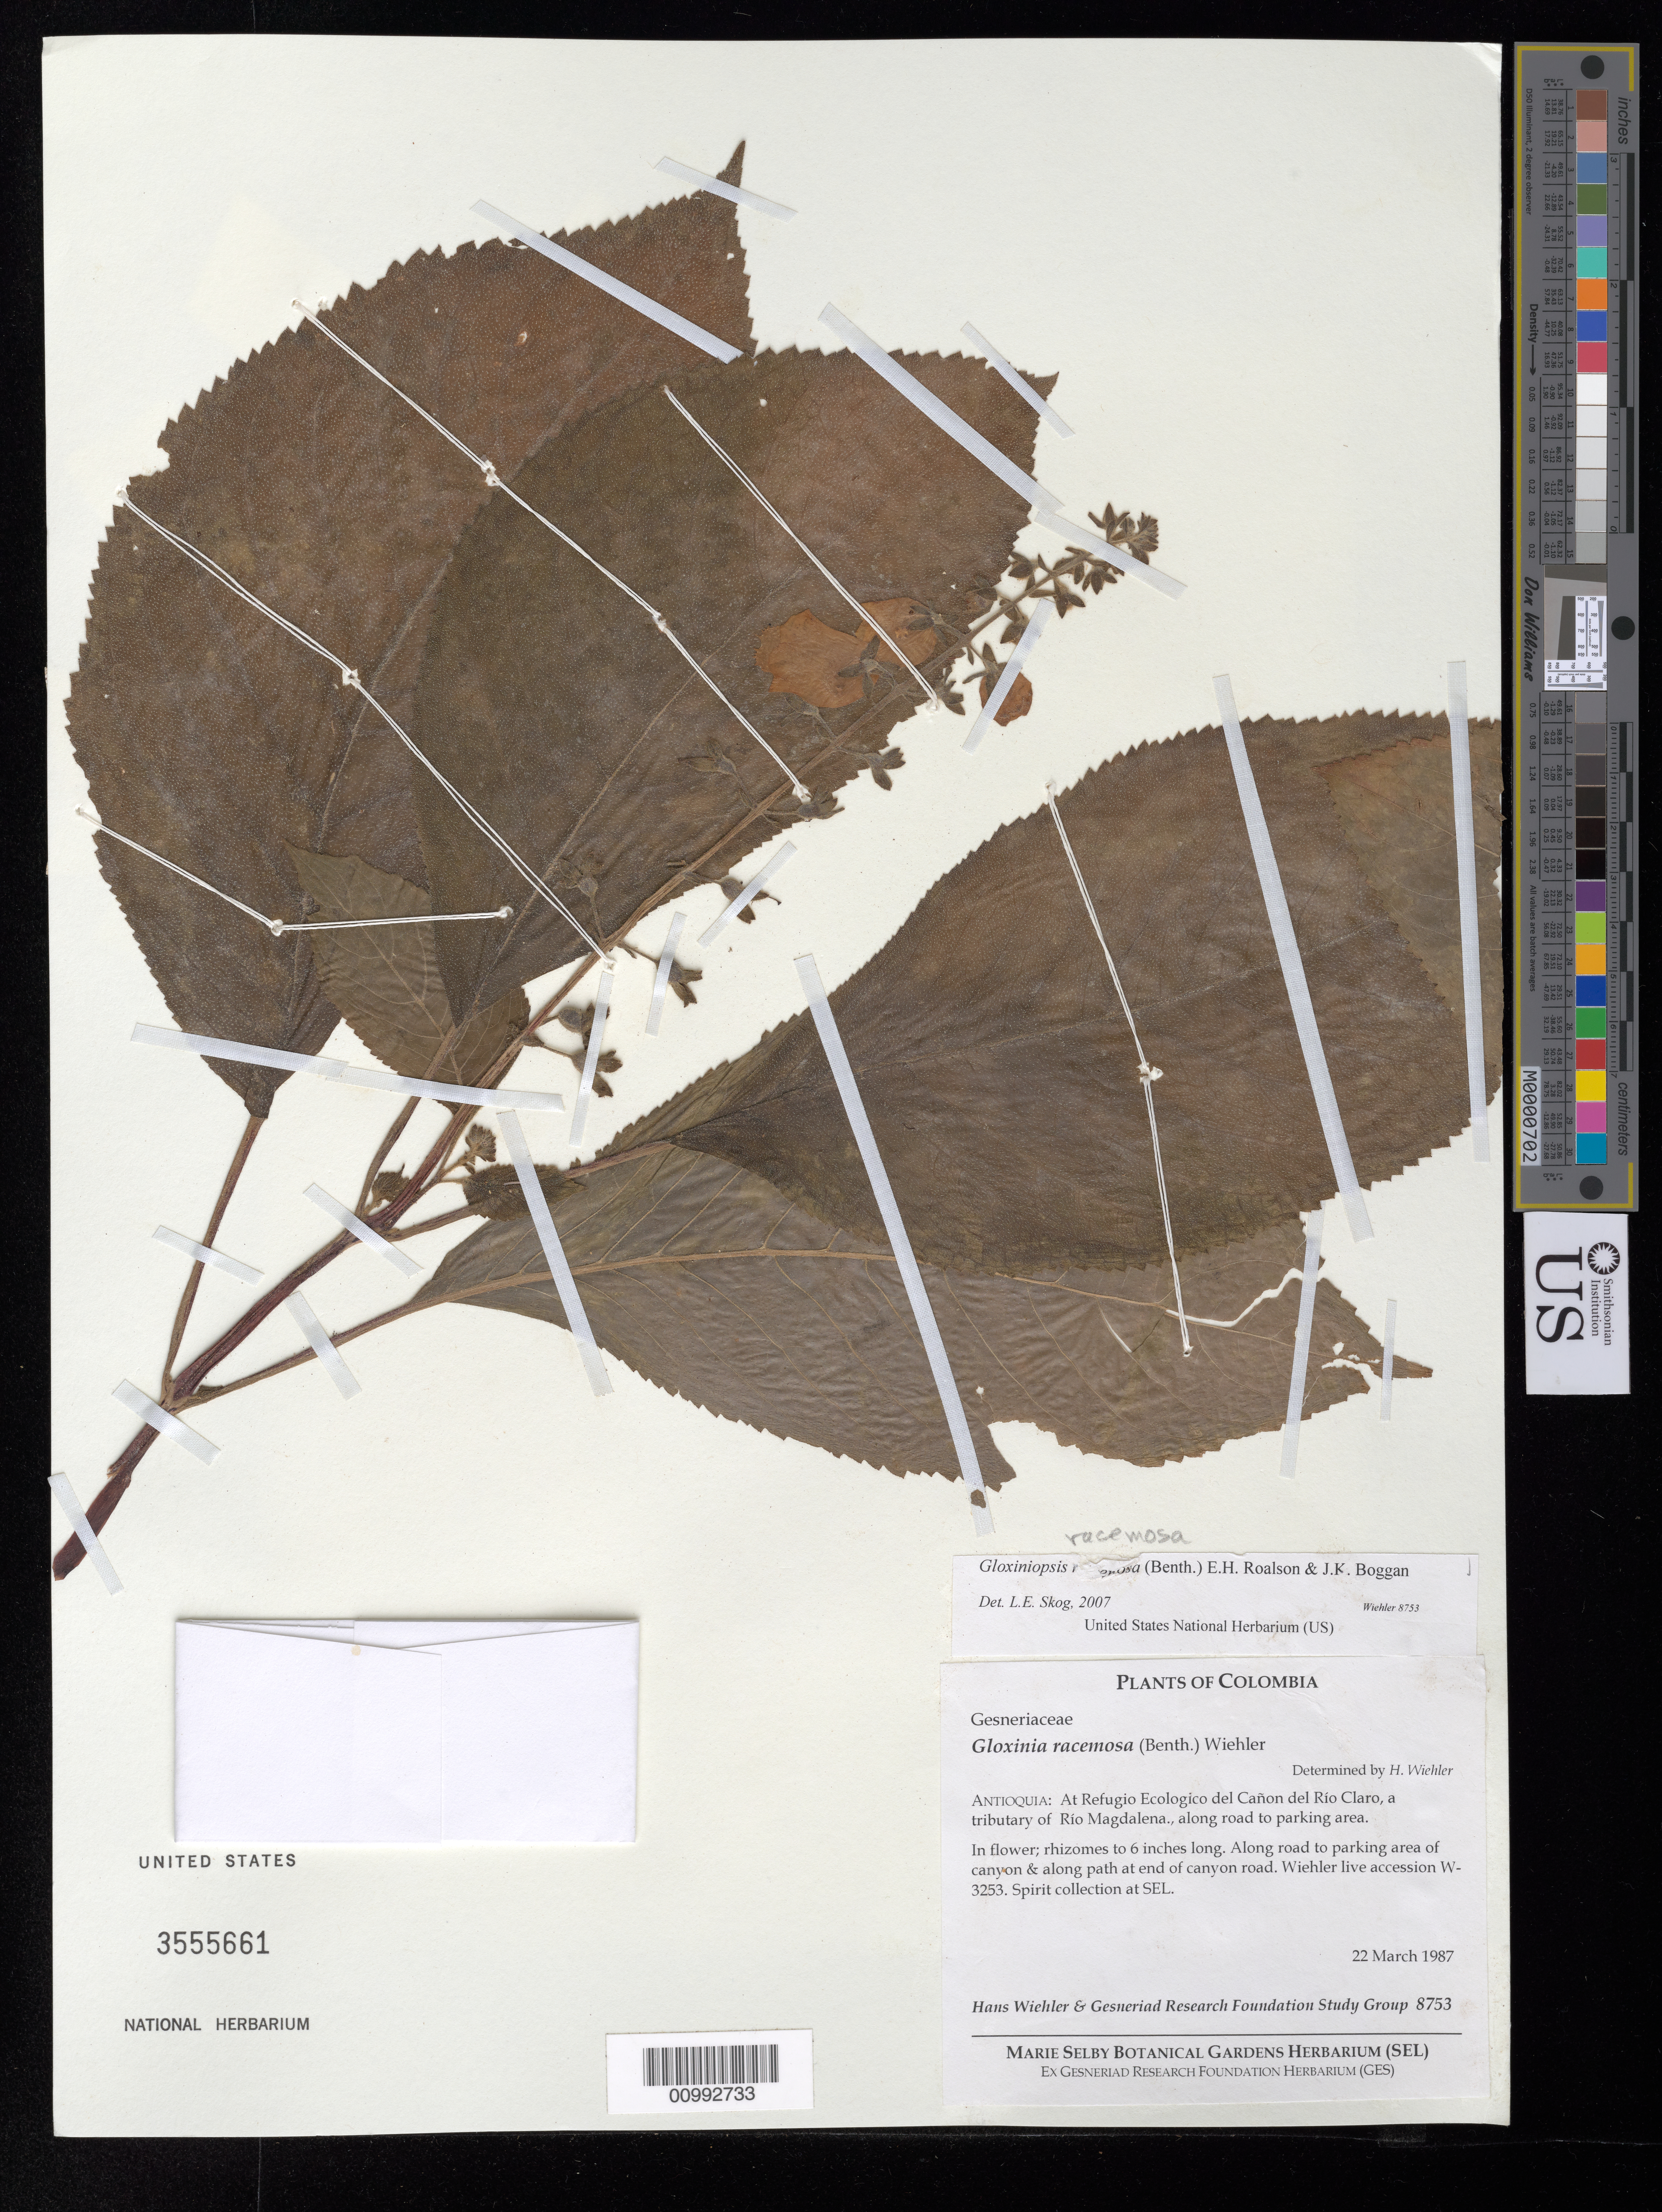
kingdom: Plantae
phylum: Tracheophyta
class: Magnoliopsida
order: Lamiales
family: Gesneriaceae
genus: Gloxiniopsis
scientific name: Gloxiniopsis racemosa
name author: (Benth.) Roalson & Boggan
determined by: Skog, Laurence E.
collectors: H. J. Wiehler & GRF Expedition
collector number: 8753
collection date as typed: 22 Mar 1987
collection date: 1987-03-22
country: Colombia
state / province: Antioquia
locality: Antioquia: at Refugio Ecologico del Cañon del Río Claro, a tributary of Río Magdalena. Along road to parking area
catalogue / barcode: US 3555661